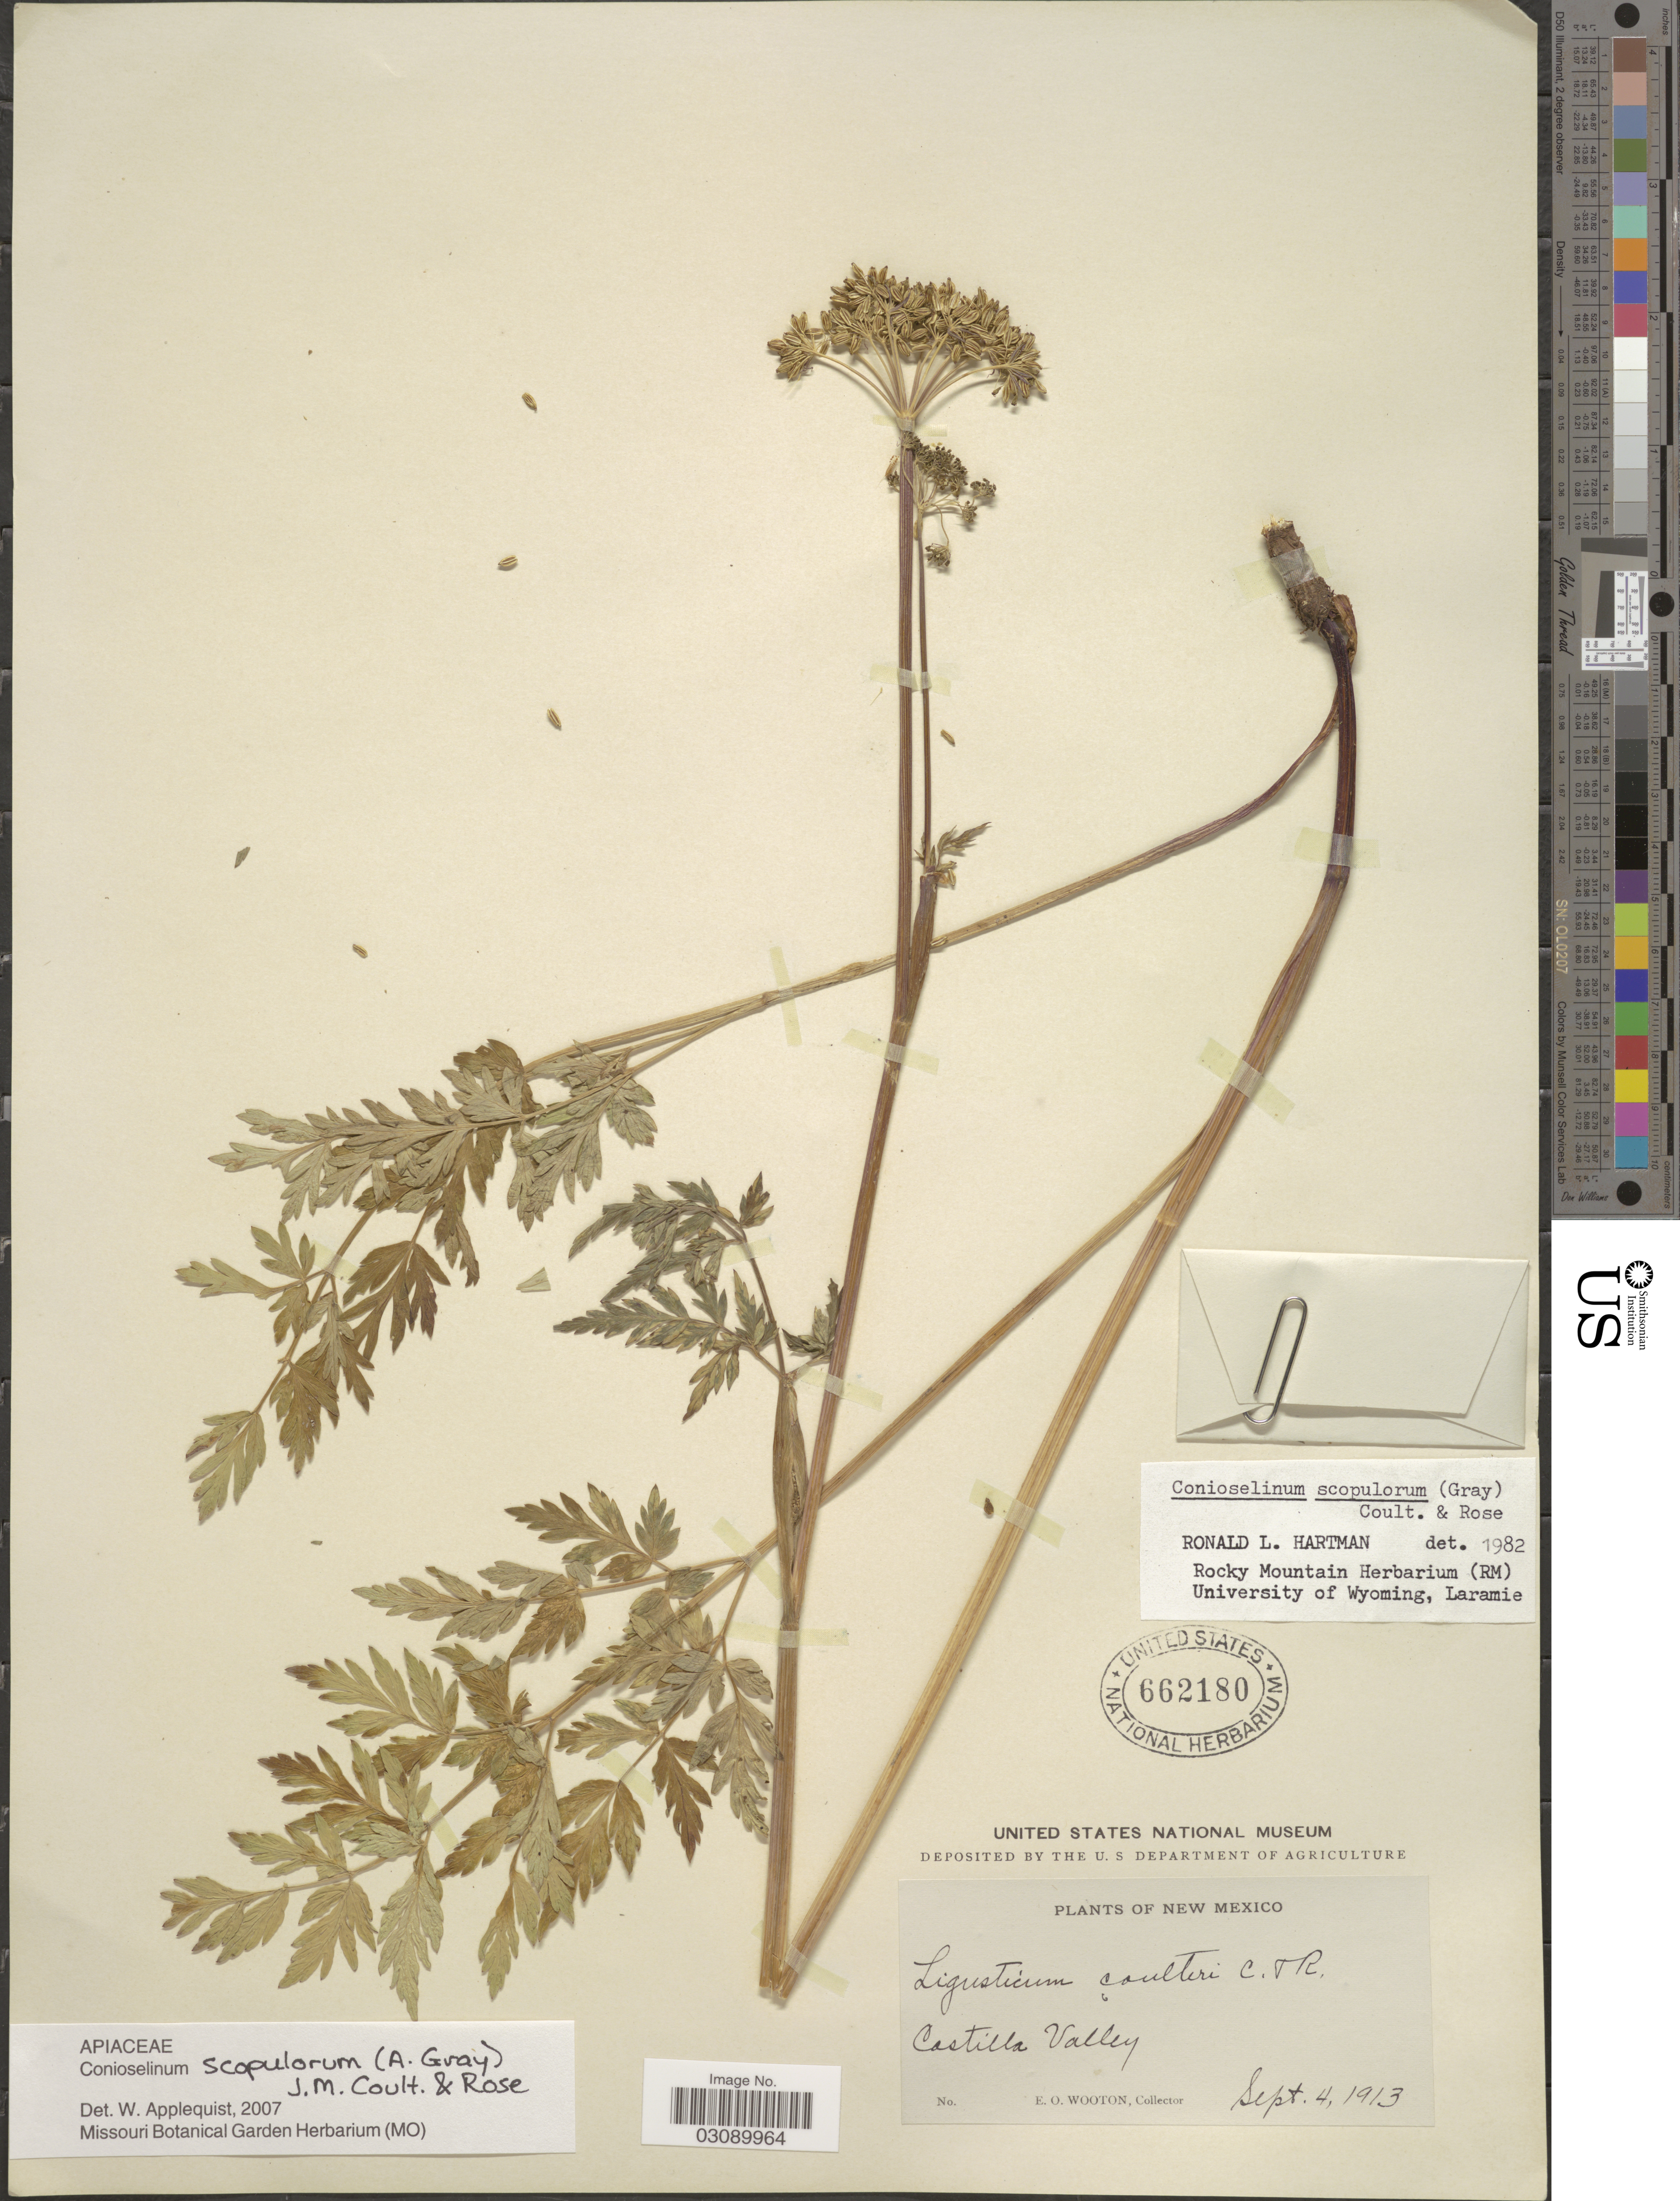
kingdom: Plantae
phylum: Tracheophyta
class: Magnoliopsida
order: Apiales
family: Apiaceae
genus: Conioselinum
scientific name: Conioselinum scopulorum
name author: (A. Gray) J.M. Coult. & Rose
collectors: E. O. Wooton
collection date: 1913-09-04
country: United States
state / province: New Mexico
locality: Castilla Valley.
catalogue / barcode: US 662180